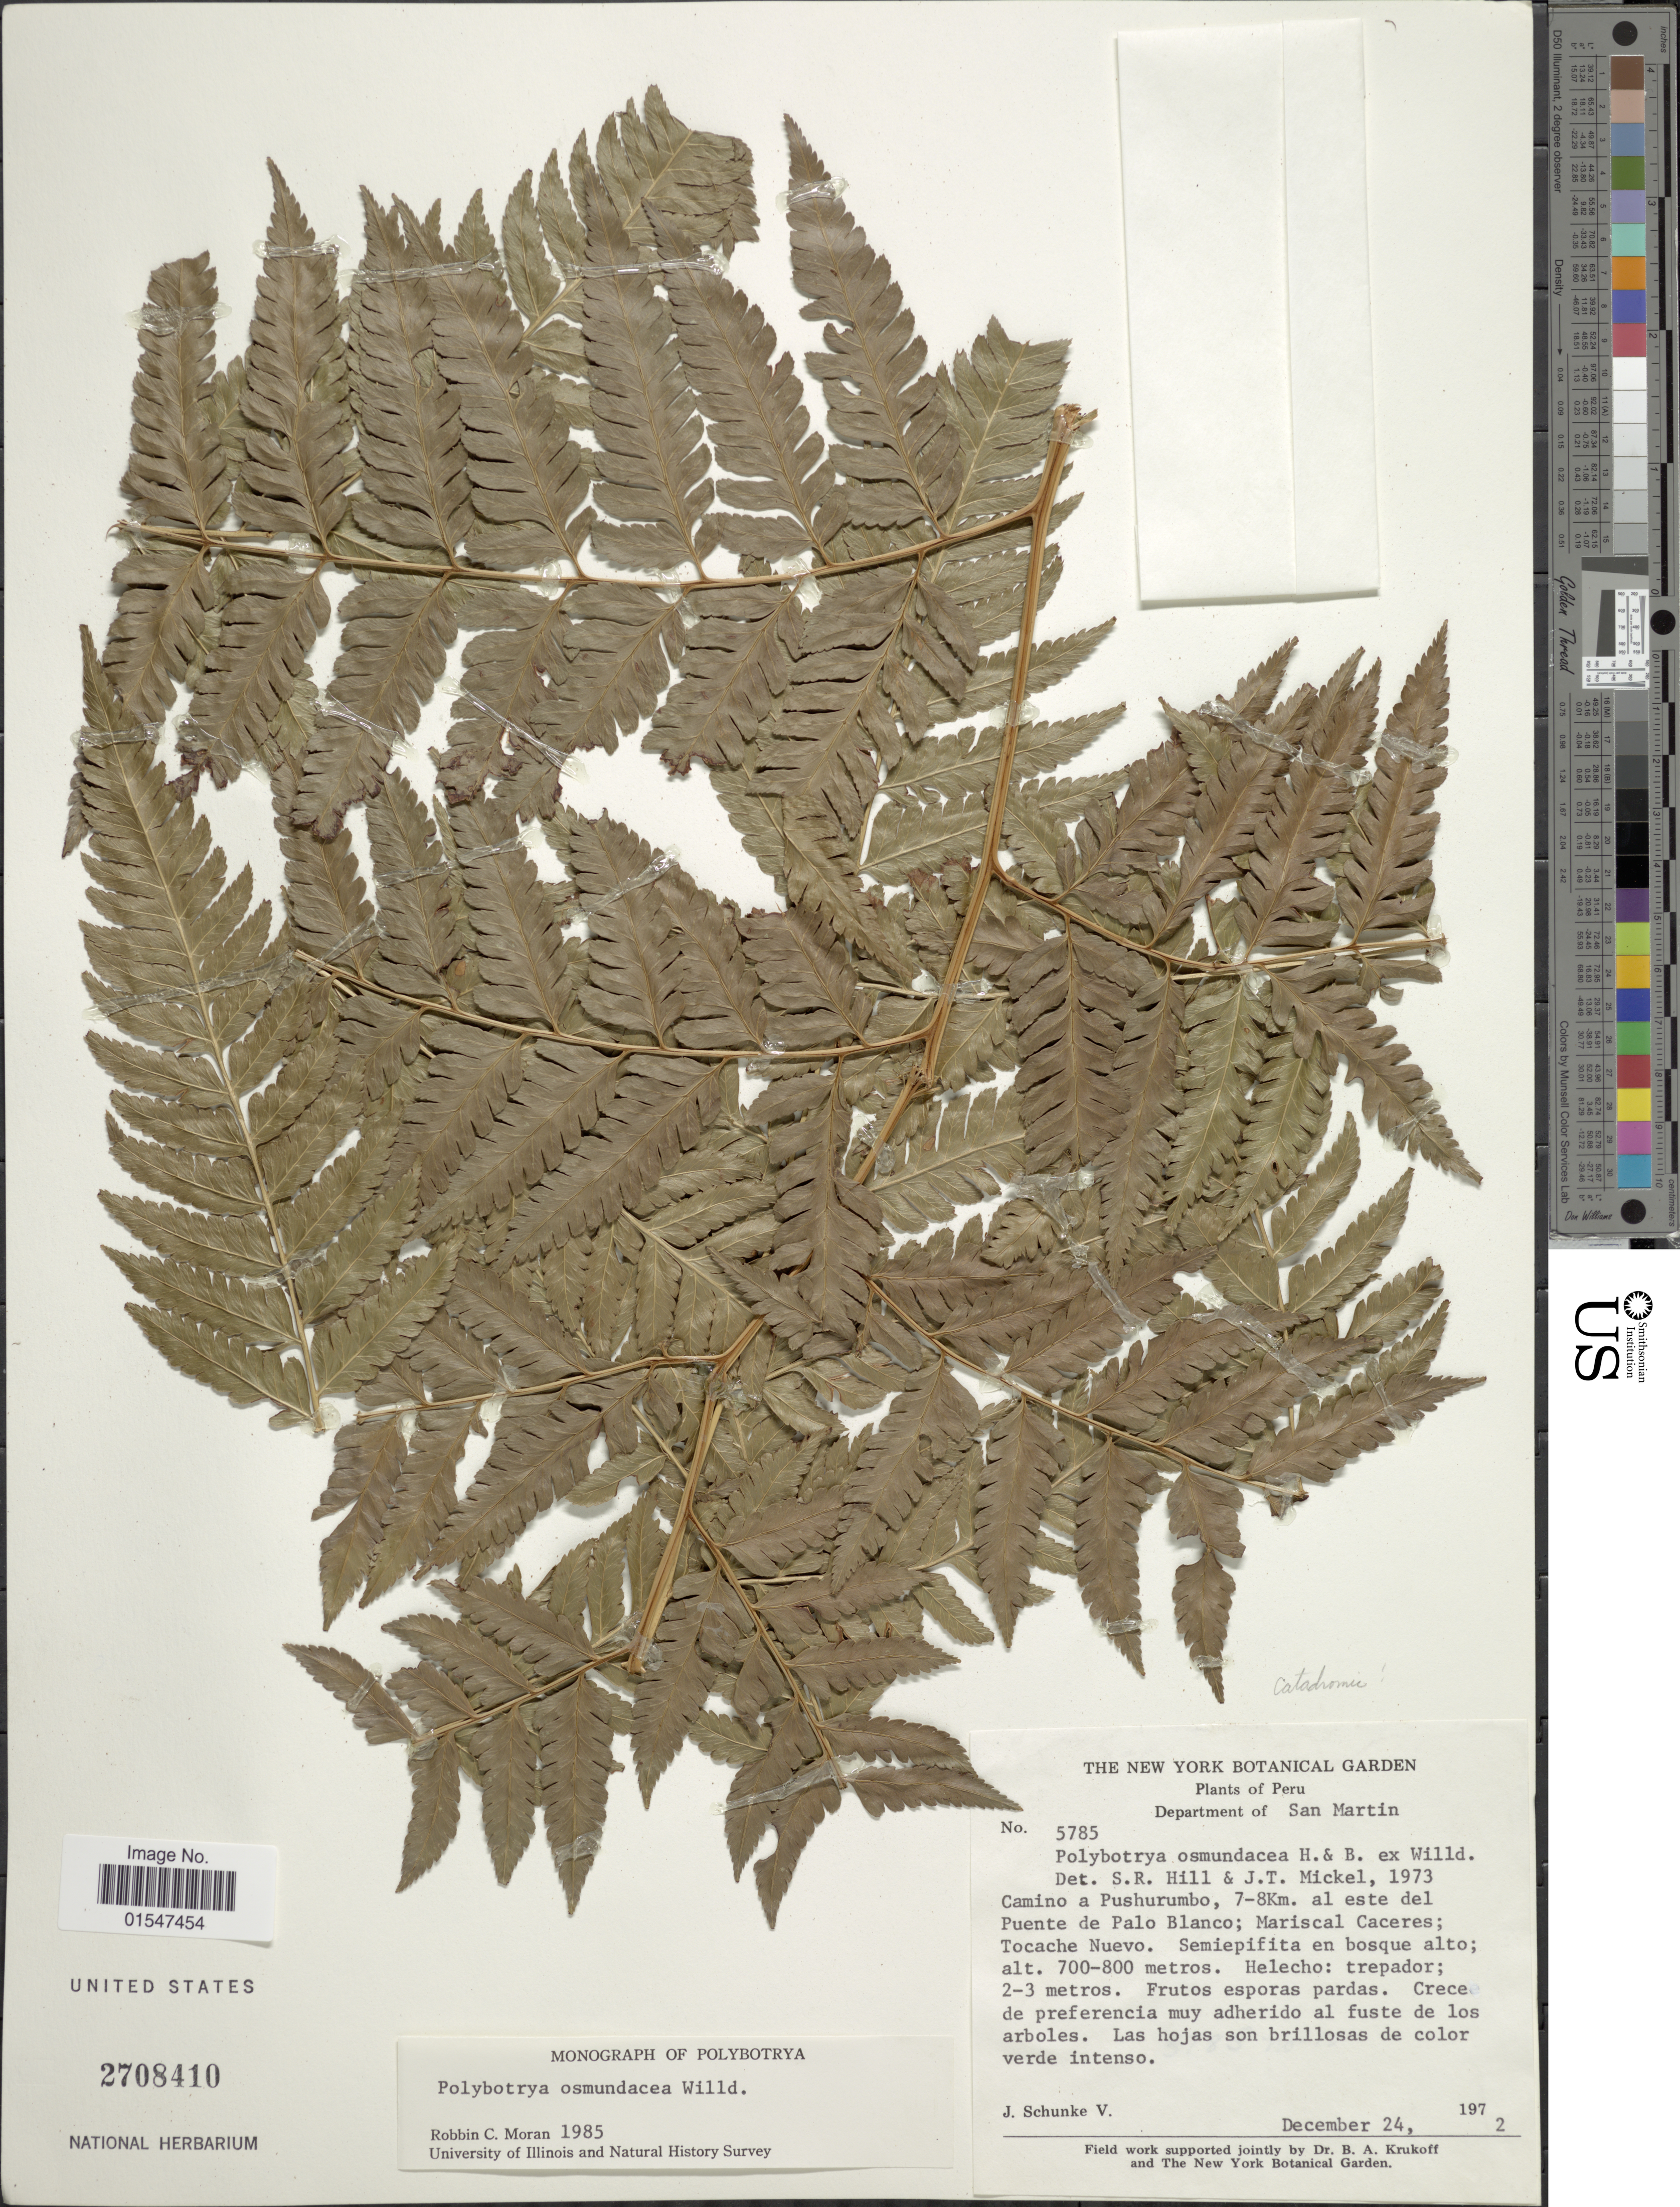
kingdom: Plantae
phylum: Tracheophyta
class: Polypodiopsida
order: Polypodiales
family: Dryopteridaceae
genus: Polybotrya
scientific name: Polybotrya osmundacea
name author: Humb. & Bonpl. ex Willd.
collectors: J. Schunke Vigo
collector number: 5785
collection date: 1972-12-24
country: Peru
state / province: San Martín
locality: Camino a Pushurumbo, 7-8 km. al este del Puente de Palo Blanco; Mariscal Caceres; Tocache Nuevo.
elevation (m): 700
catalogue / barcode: US 2708410